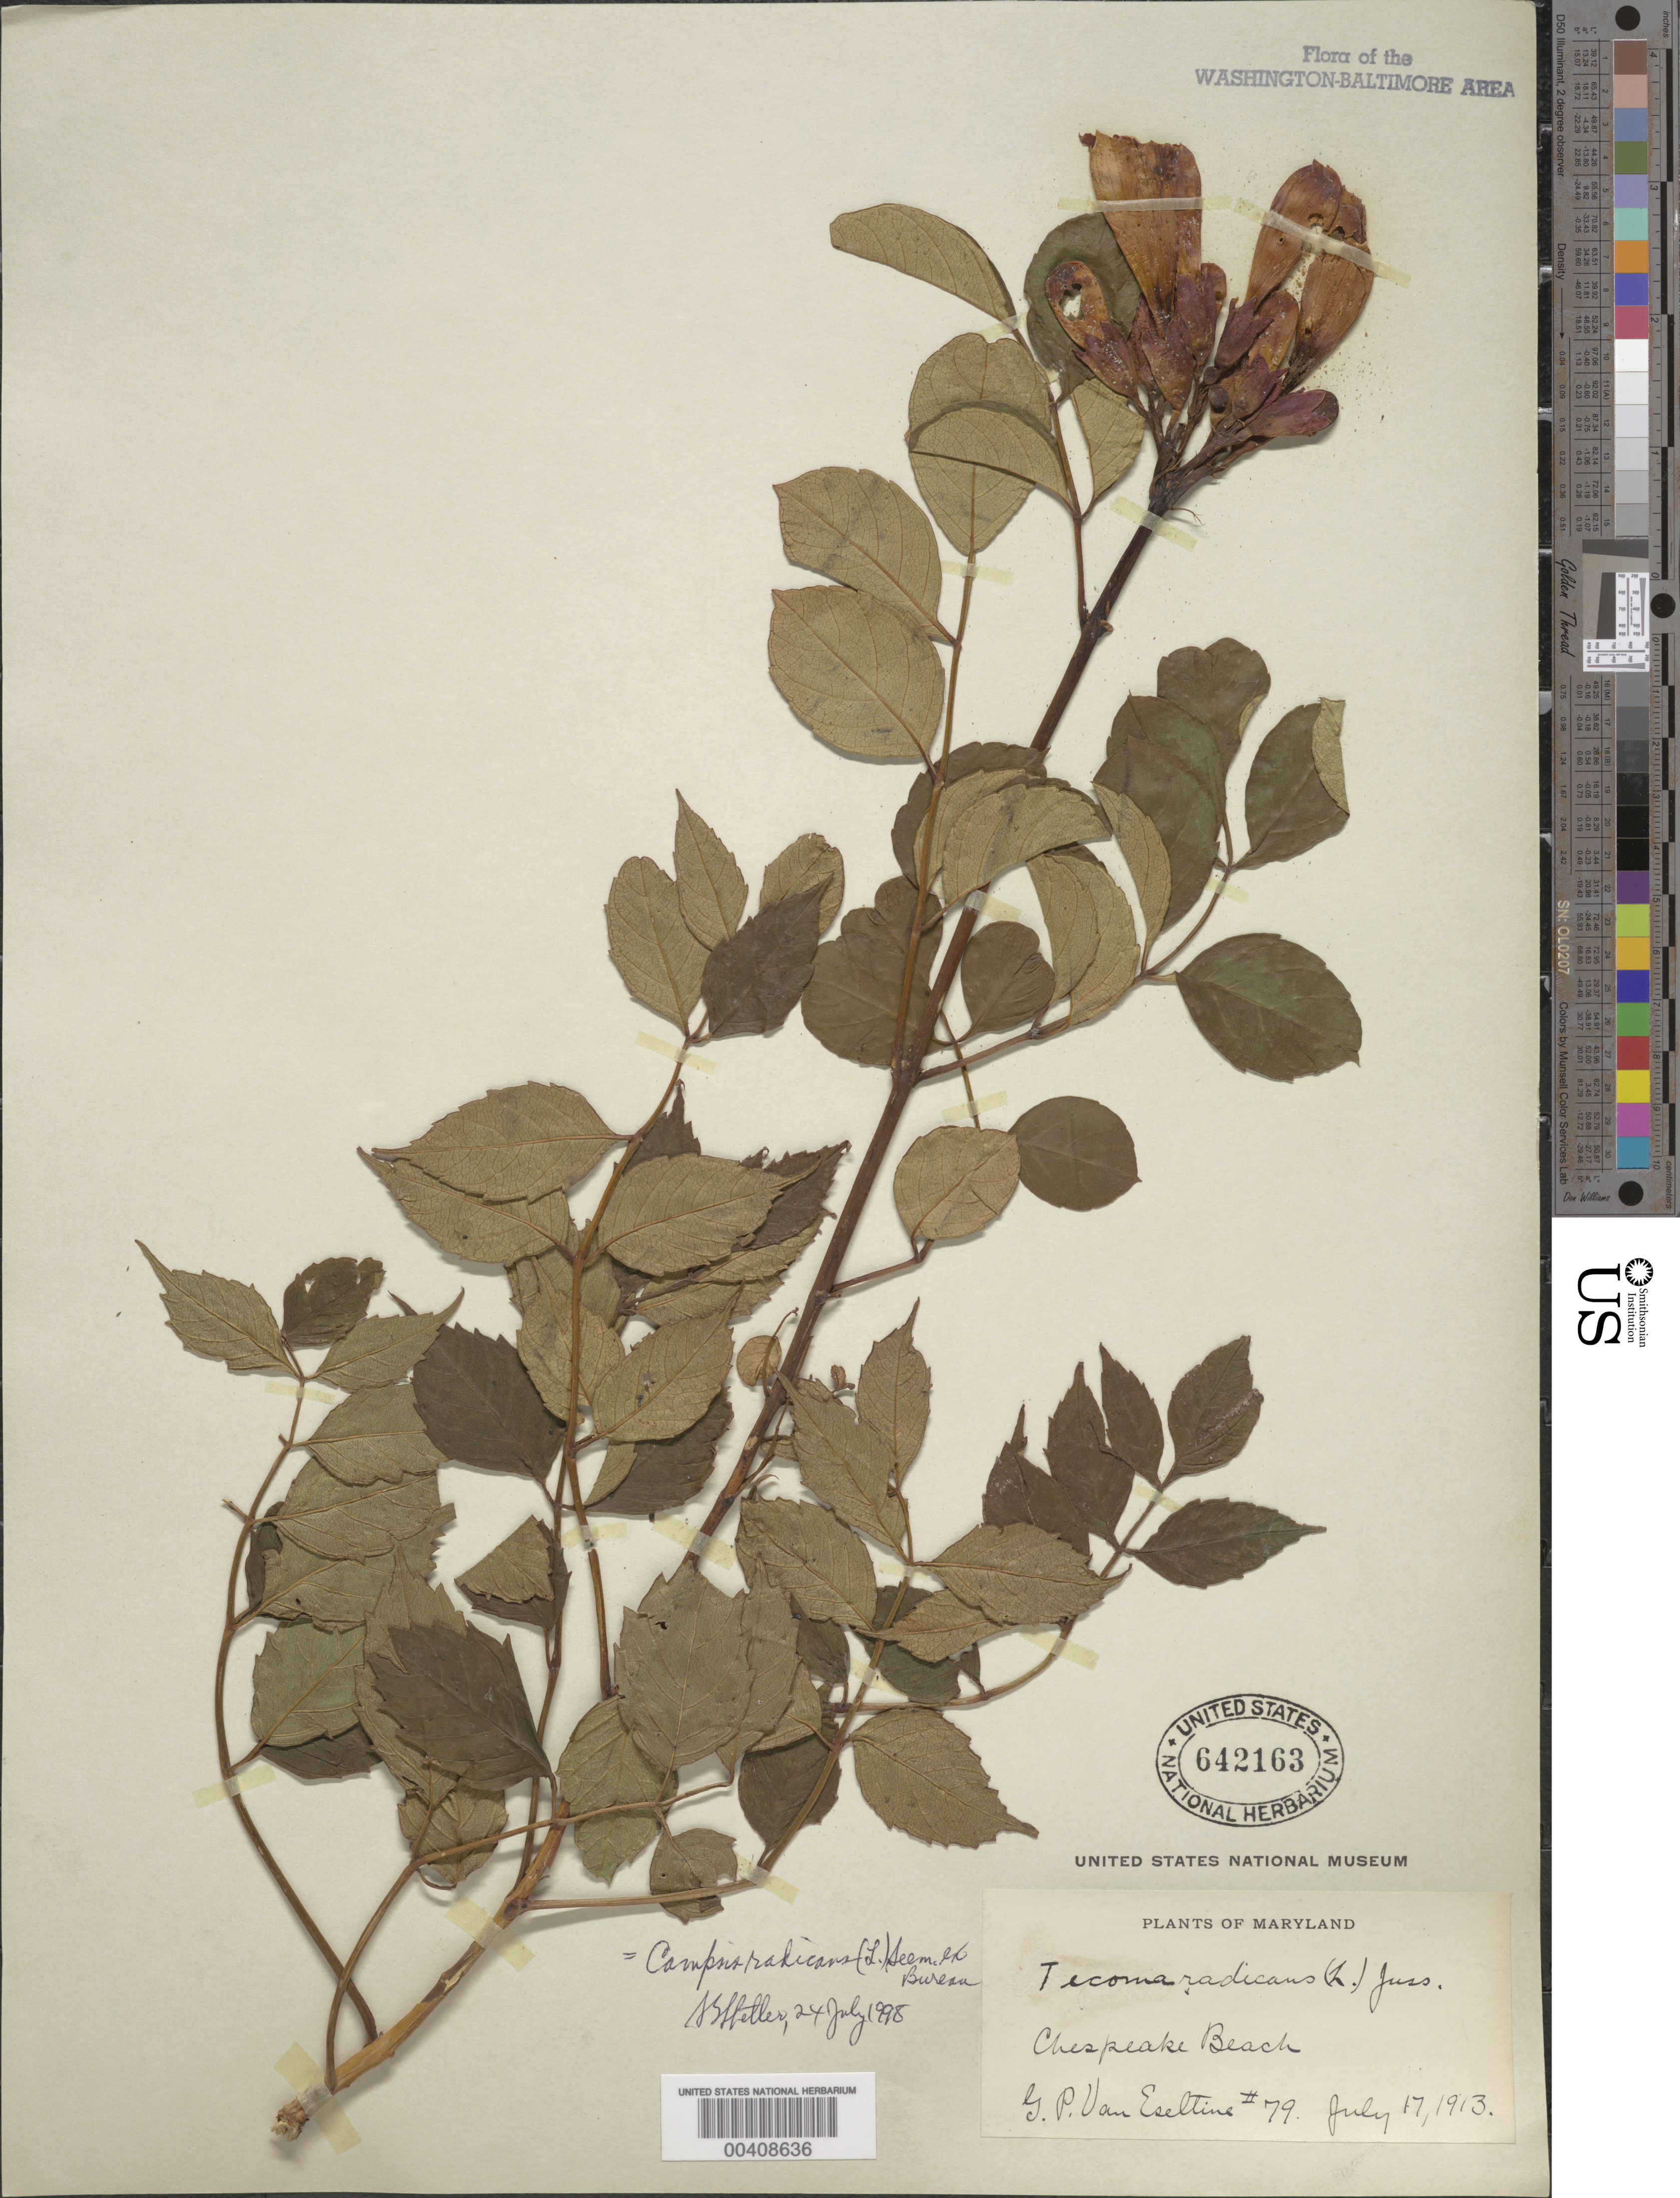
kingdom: Plantae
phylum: Tracheophyta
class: Magnoliopsida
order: Lamiales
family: Bignoniaceae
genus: Campsis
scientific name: Campsis radicans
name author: (L.) Seem.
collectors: G. P. Van Eseltine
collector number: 79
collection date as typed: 17 Jul 1913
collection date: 1913-07-17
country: United States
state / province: Maryland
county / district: Calvert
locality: Chesapeake Beach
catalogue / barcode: US 642163